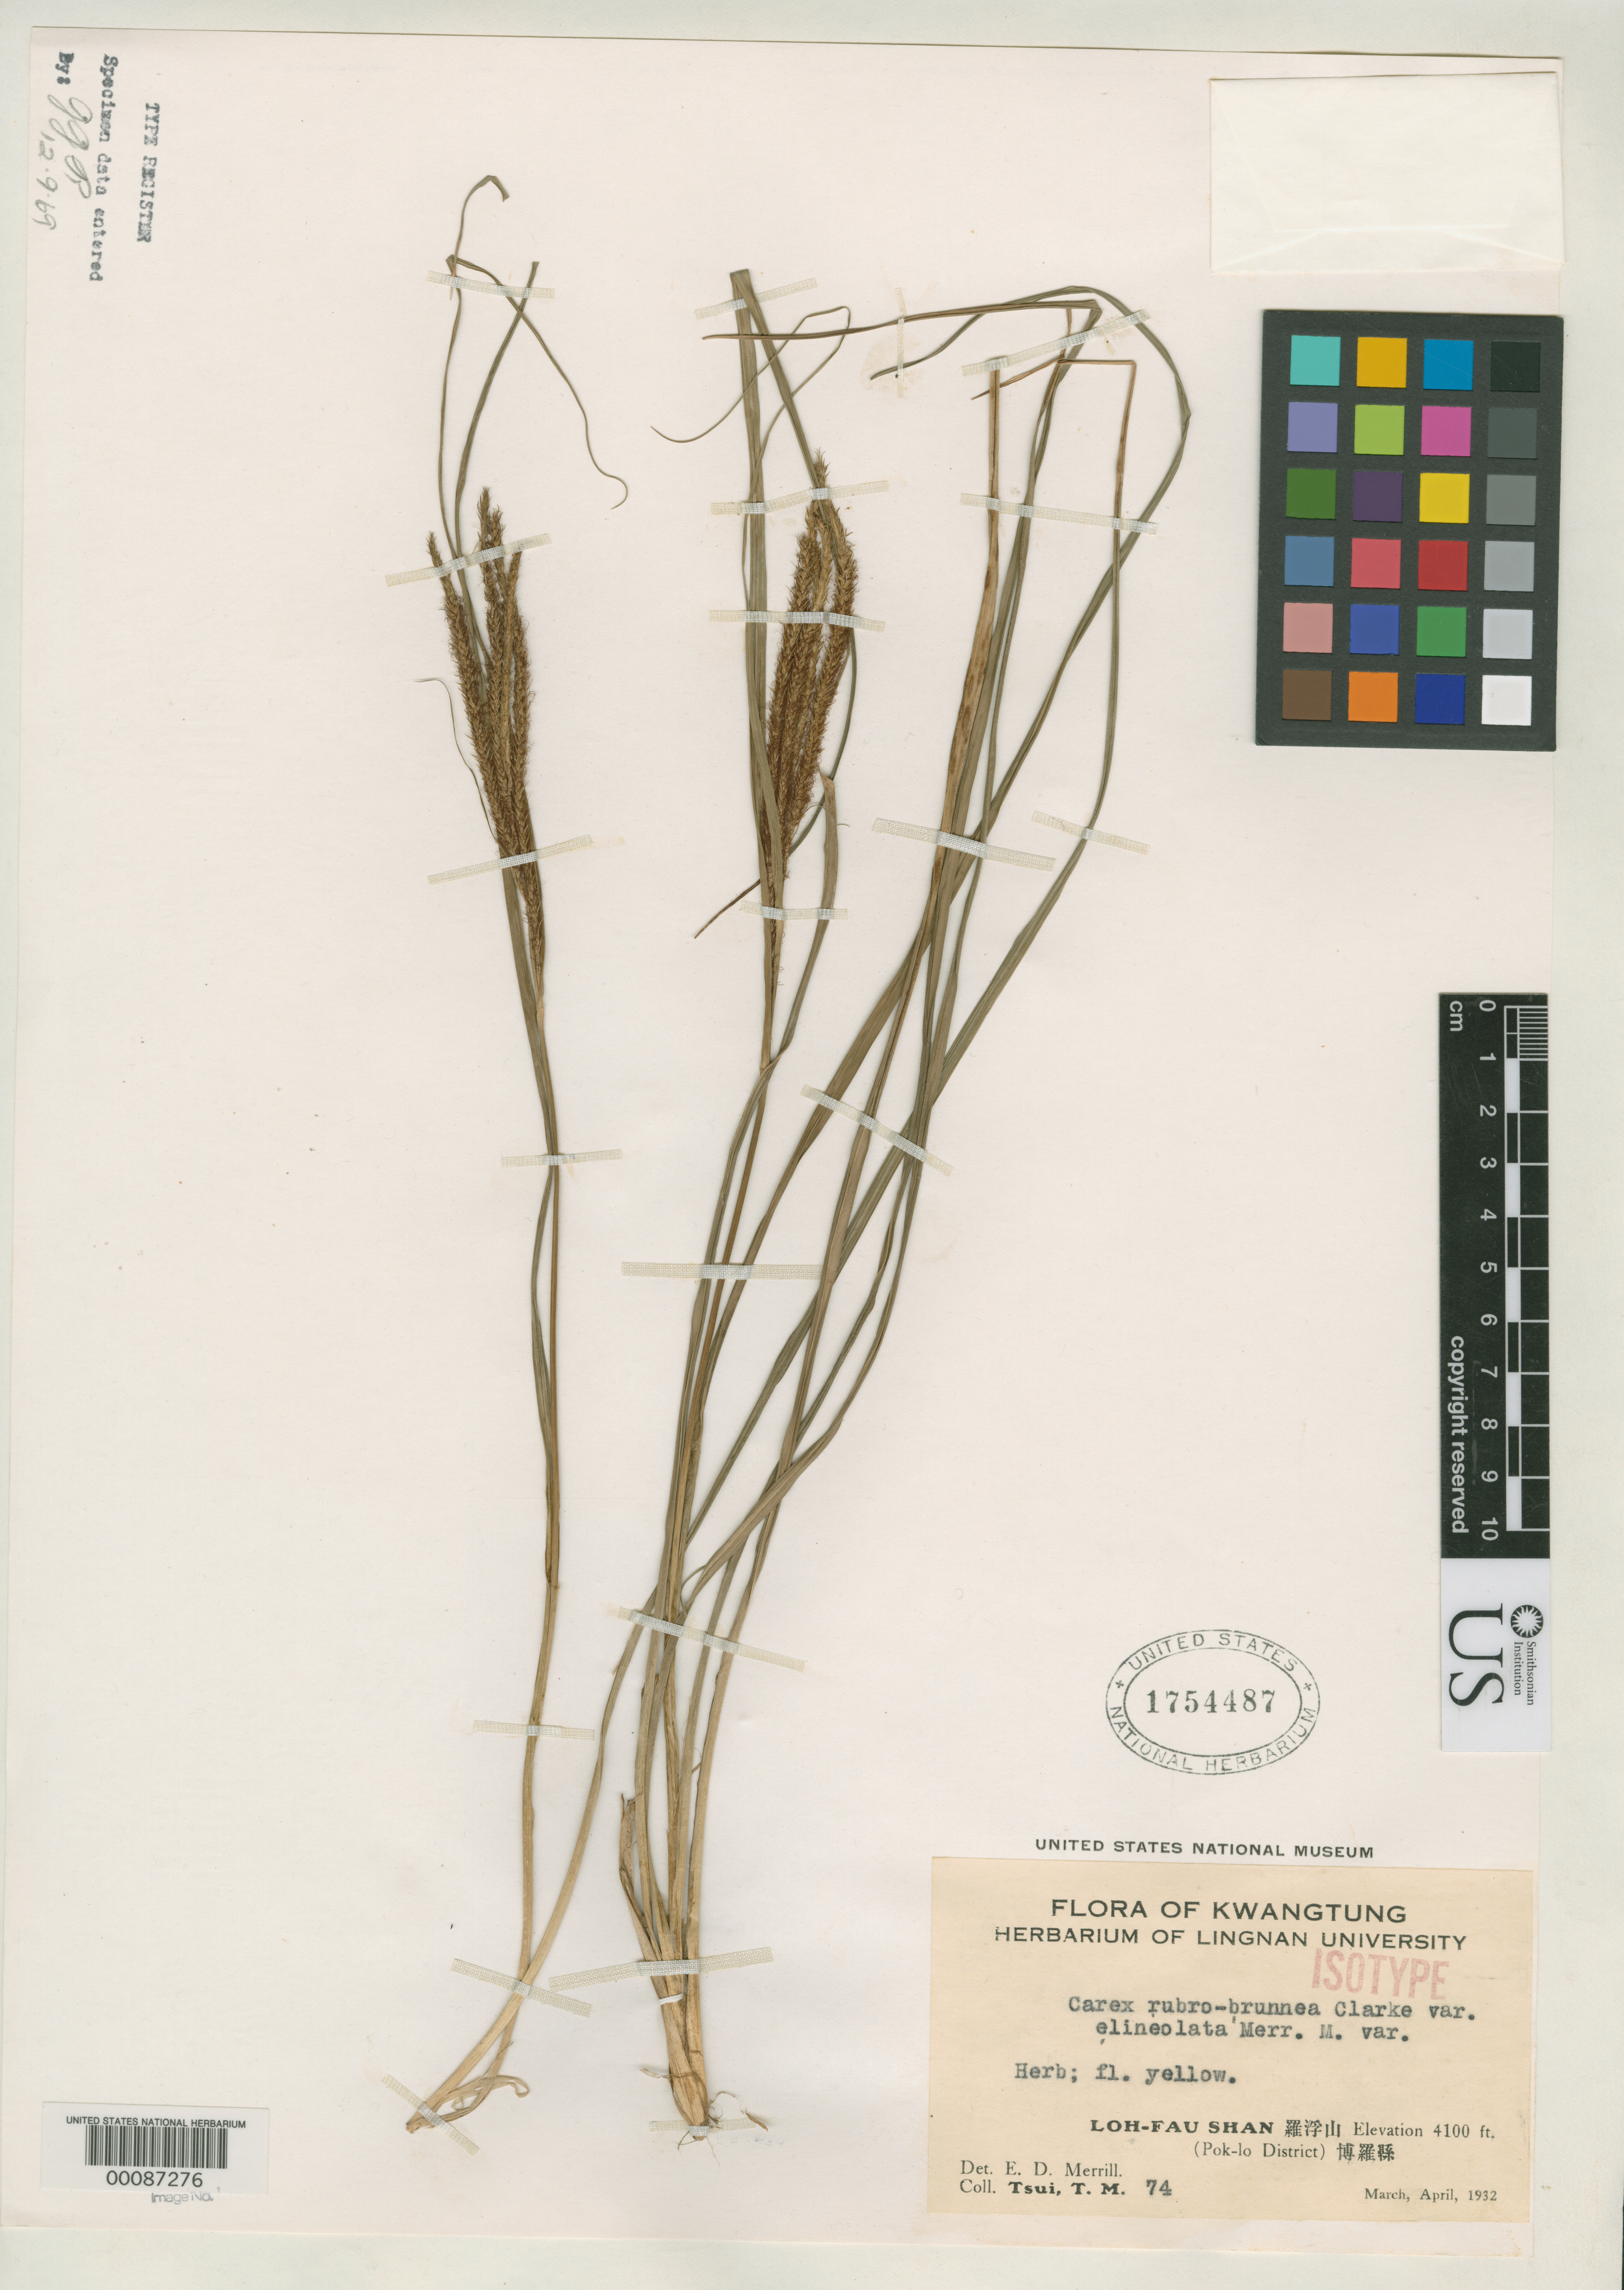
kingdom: Plantae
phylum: Tracheophyta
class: Liliopsida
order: Poales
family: Cyperaceae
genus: Carex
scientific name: Carex rubrobrunnea var. elineolata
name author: Merr.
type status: Isotype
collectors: T. Tsui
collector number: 74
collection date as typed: Mar 1922 to -- Apr 1922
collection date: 1922-03/1922-04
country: China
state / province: Guangdong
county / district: Pok-Lo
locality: Loh-fau Shan.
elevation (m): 1250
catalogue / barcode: US 1754487